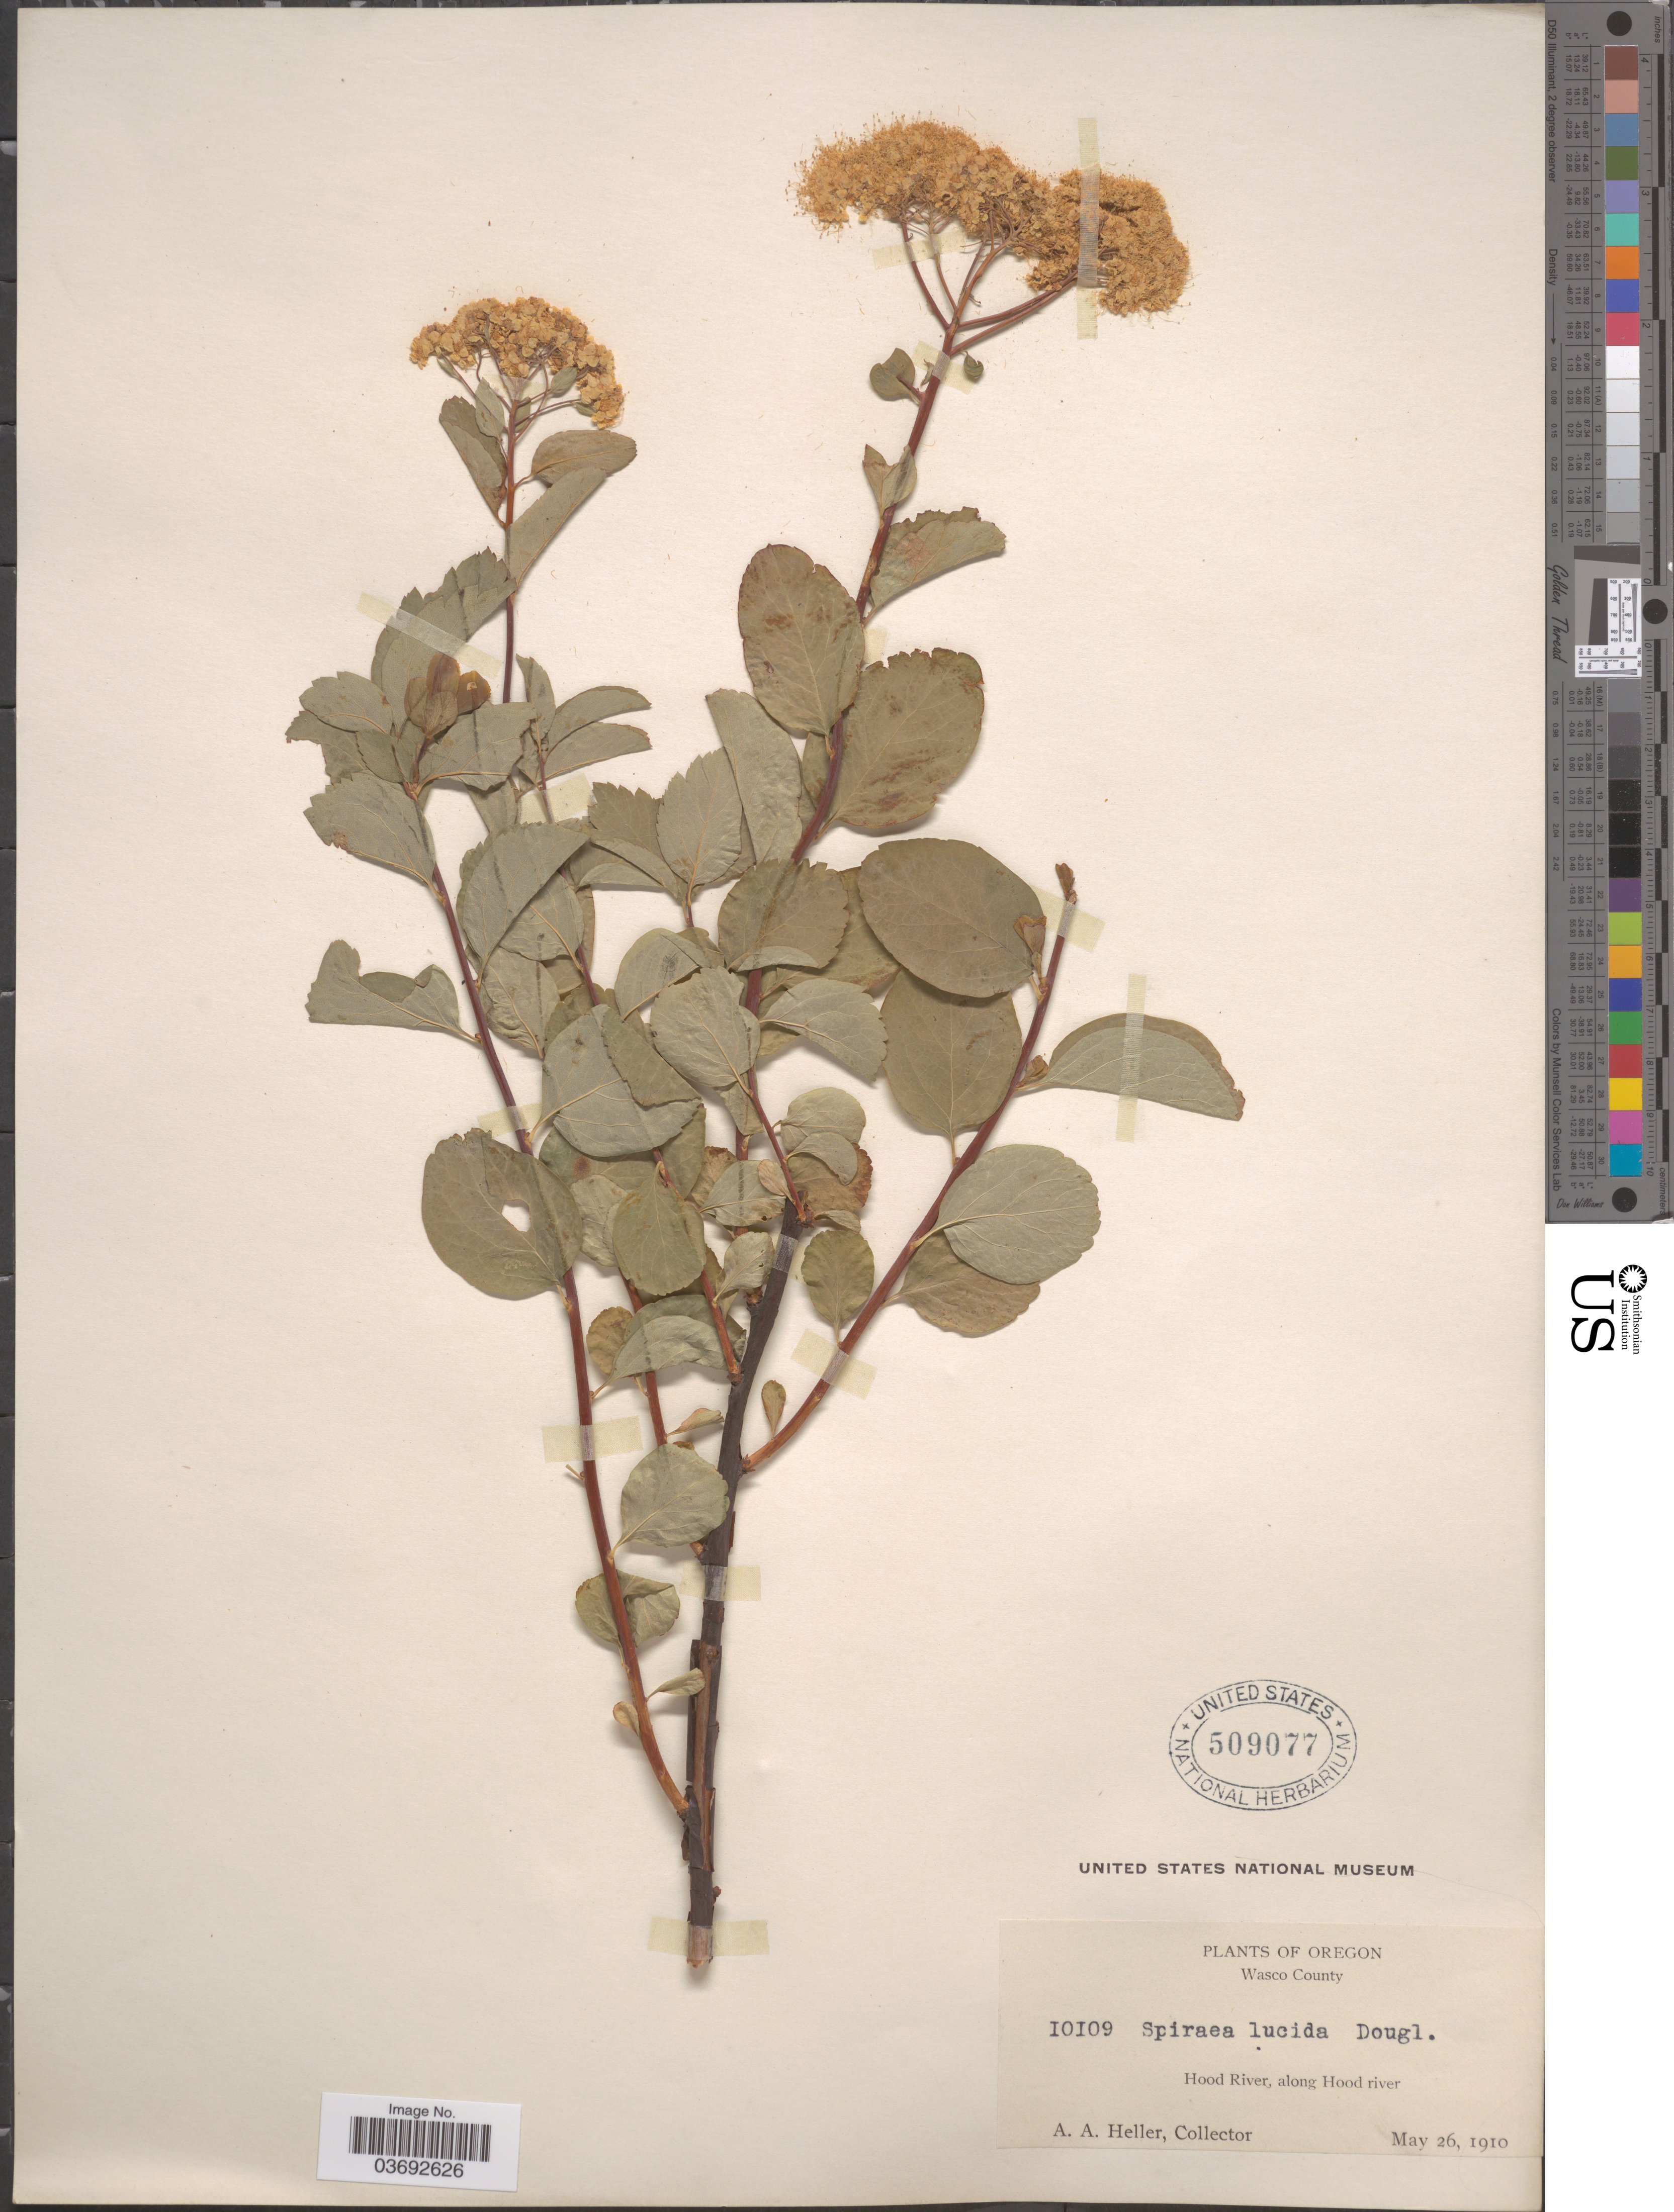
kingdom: Plantae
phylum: Tracheophyta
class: Magnoliopsida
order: Rosales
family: Rosaceae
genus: Spiraea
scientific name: Spiraea lucida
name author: Douglas ex Greene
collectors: A. A. Heller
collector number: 10109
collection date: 1910-05-26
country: United States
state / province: Oregon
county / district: Wasco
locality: Wasco County. Hood River, along Hood river.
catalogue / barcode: US 509077